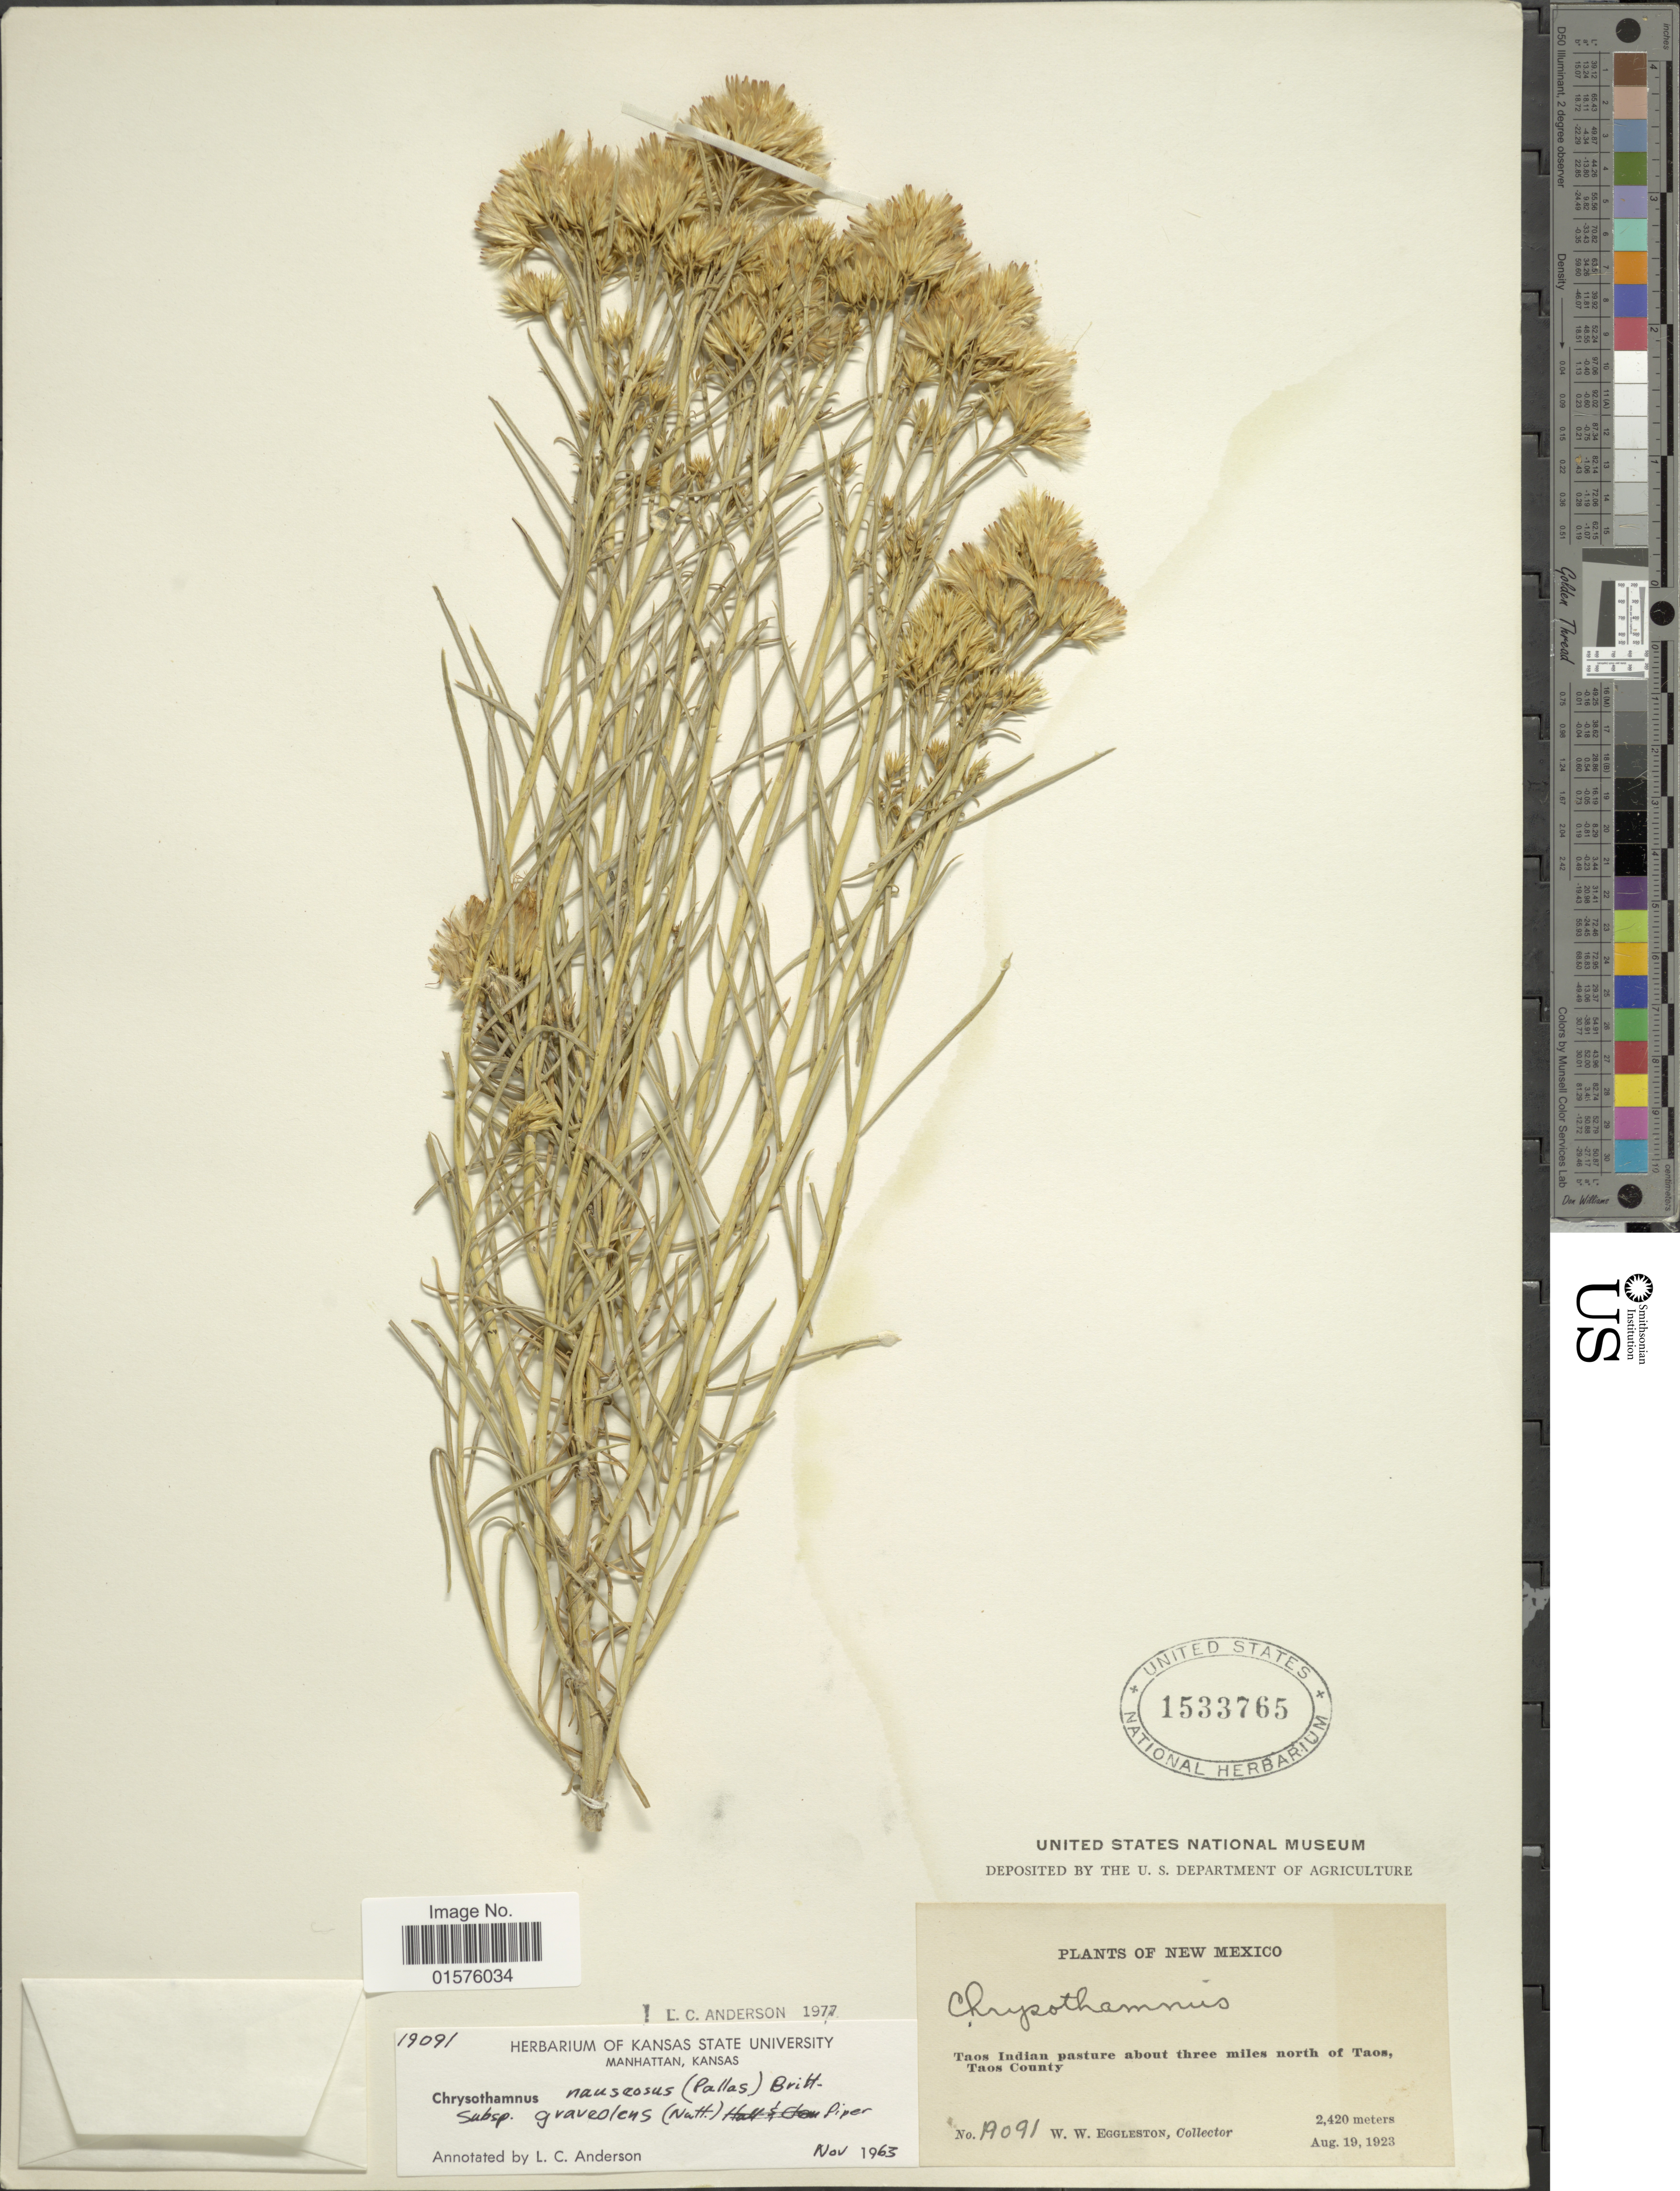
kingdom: Plantae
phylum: Tracheophyta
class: Magnoliopsida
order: Asterales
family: Asteraceae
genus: Ericameria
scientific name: Ericameria nauseosa var. graveolens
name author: (Nutt.) Reveal & Schuyler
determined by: Urbatsch, Lowell E., Curator (LSU), Louisiana State University (UNITED STATES)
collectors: W. W. Eggleston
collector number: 19091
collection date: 1923-08-19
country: United States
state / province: New Mexico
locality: Taos Indian pastire about three miles north of Taos, Taos County.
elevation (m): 2420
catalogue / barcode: US 1533765